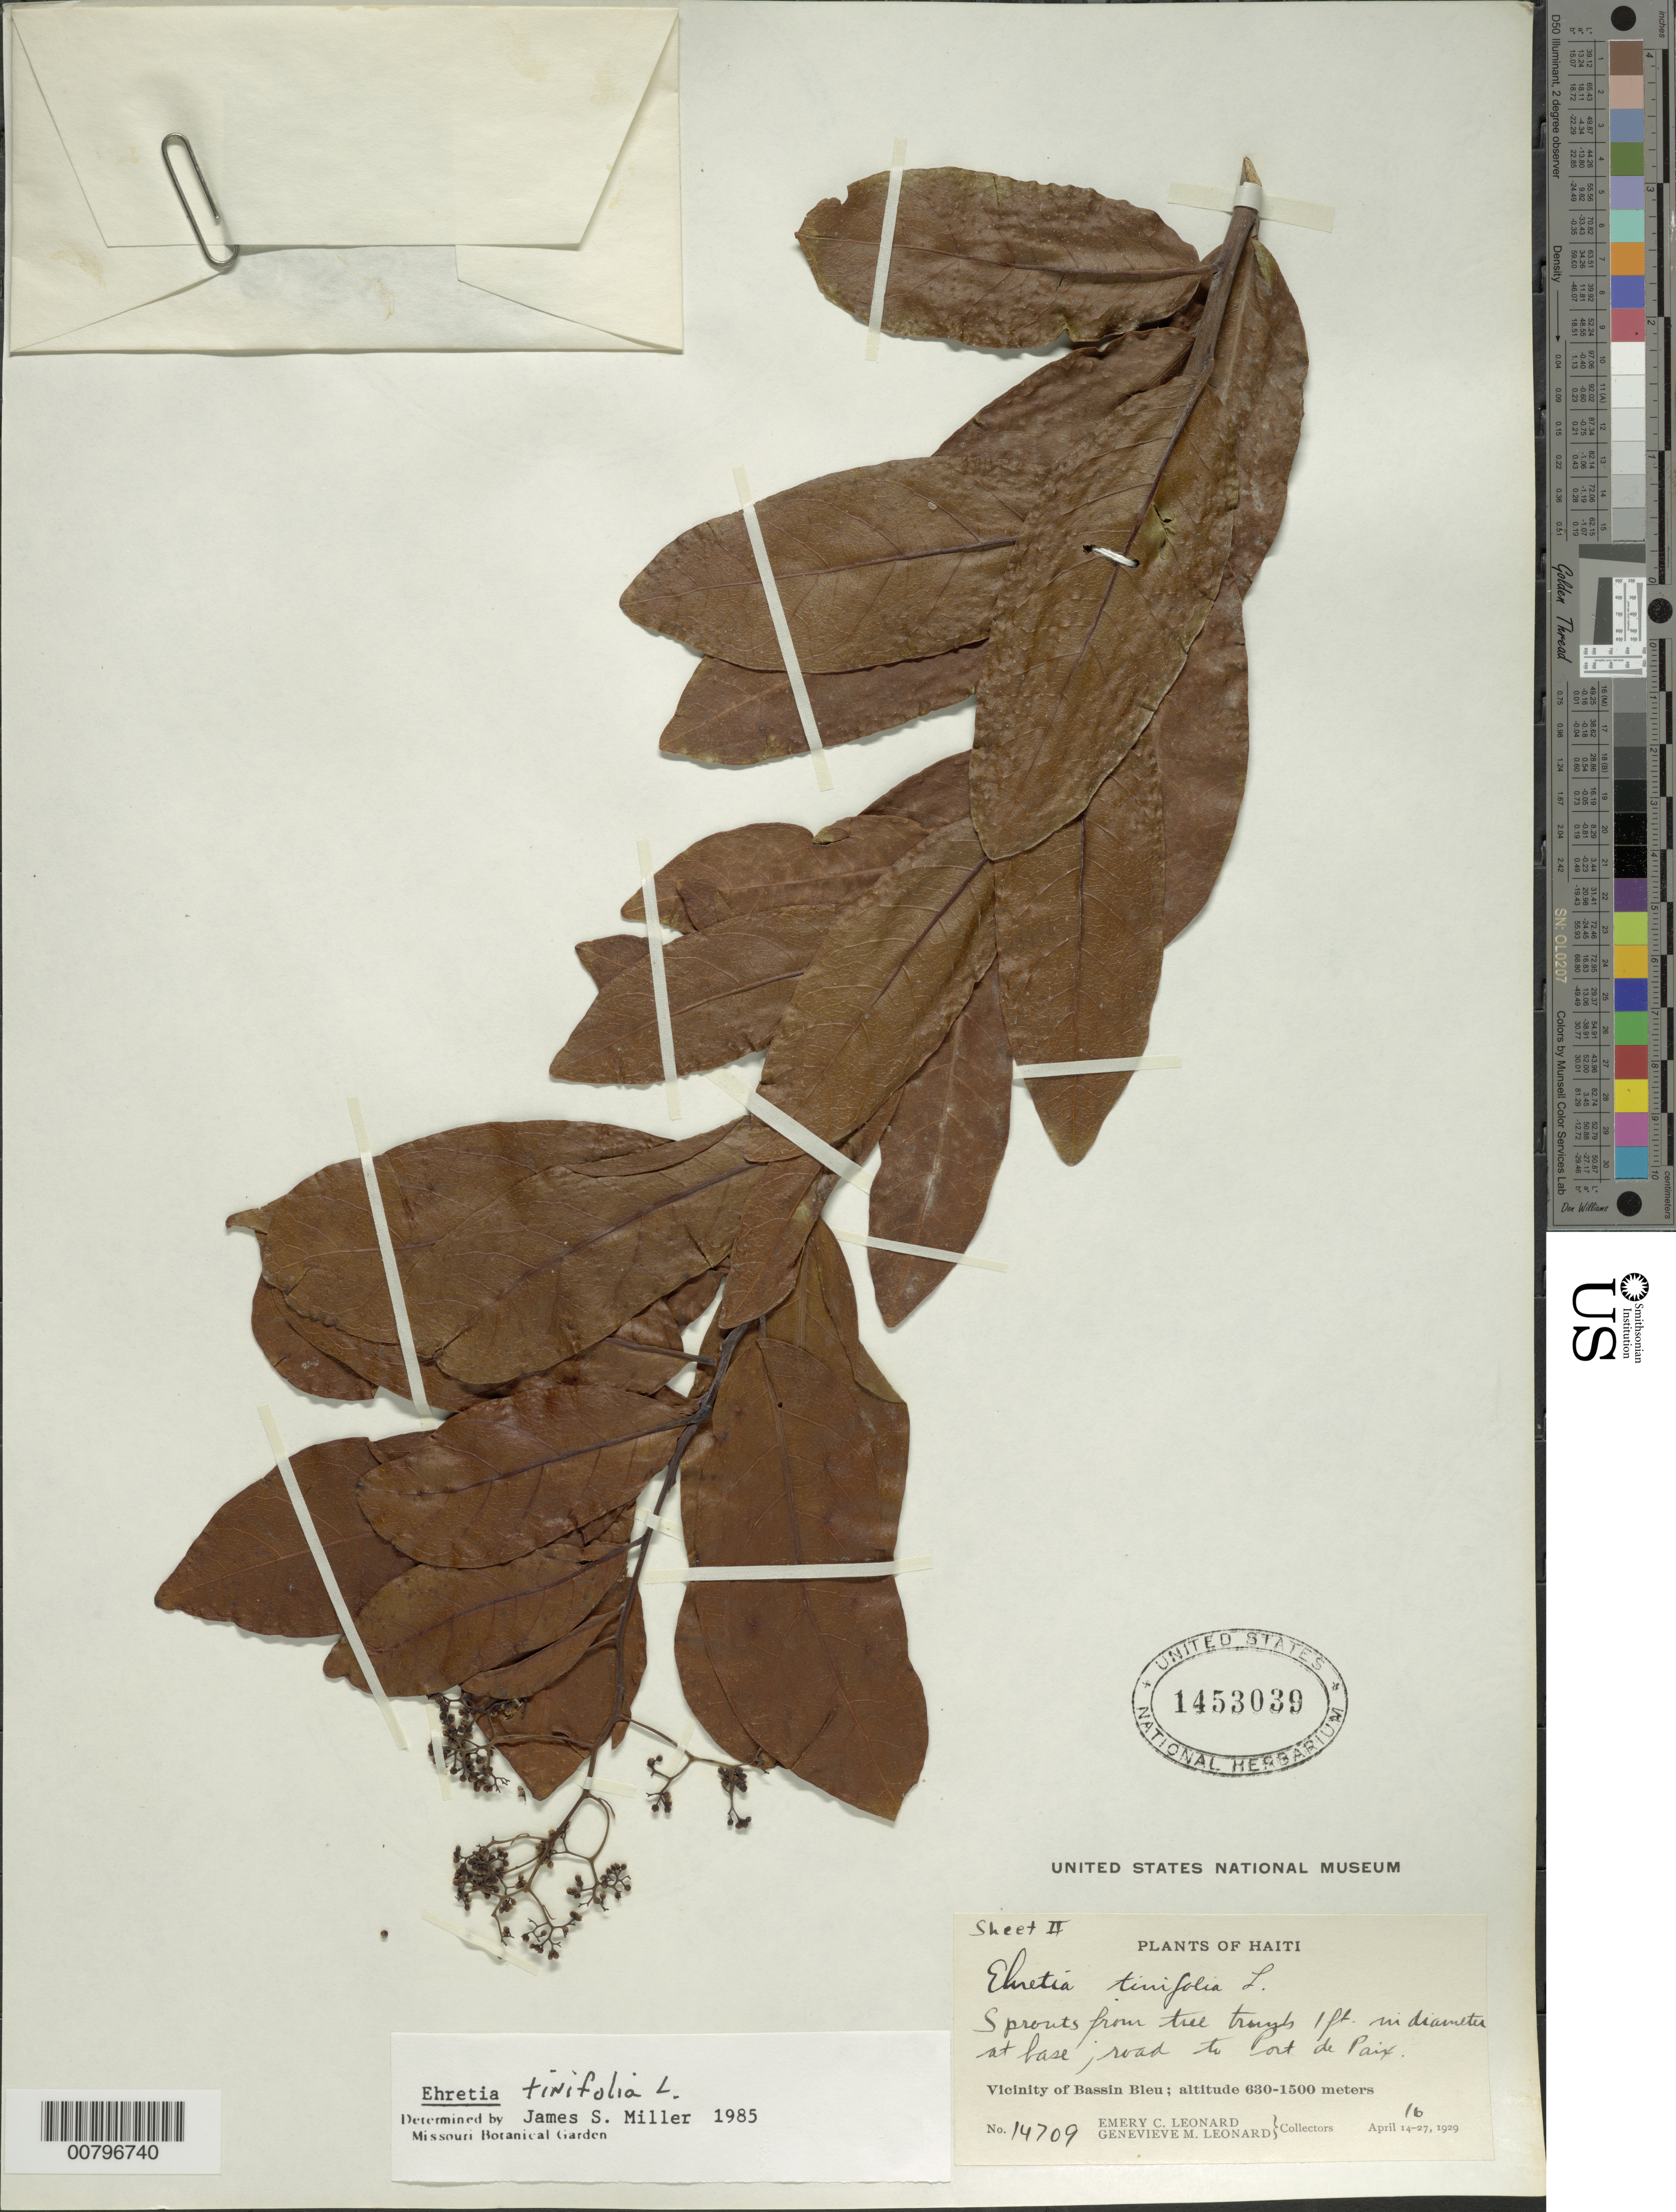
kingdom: Plantae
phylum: Tracheophyta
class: Magnoliopsida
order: Boraginales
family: Ehretiaceae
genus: Ehretia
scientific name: Ehretia tinifolia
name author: L.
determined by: Miller, James S., (MO), Missouri Botanical Garden (UNITED STATES)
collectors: E. C. Leonard & G. M. Leonard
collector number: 14709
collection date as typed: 16 Apr 1929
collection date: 1929-04-16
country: Haiti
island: Hispaniola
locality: Vicinity of Bassin Bleu, road to Port de Paix.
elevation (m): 630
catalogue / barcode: US 1453039